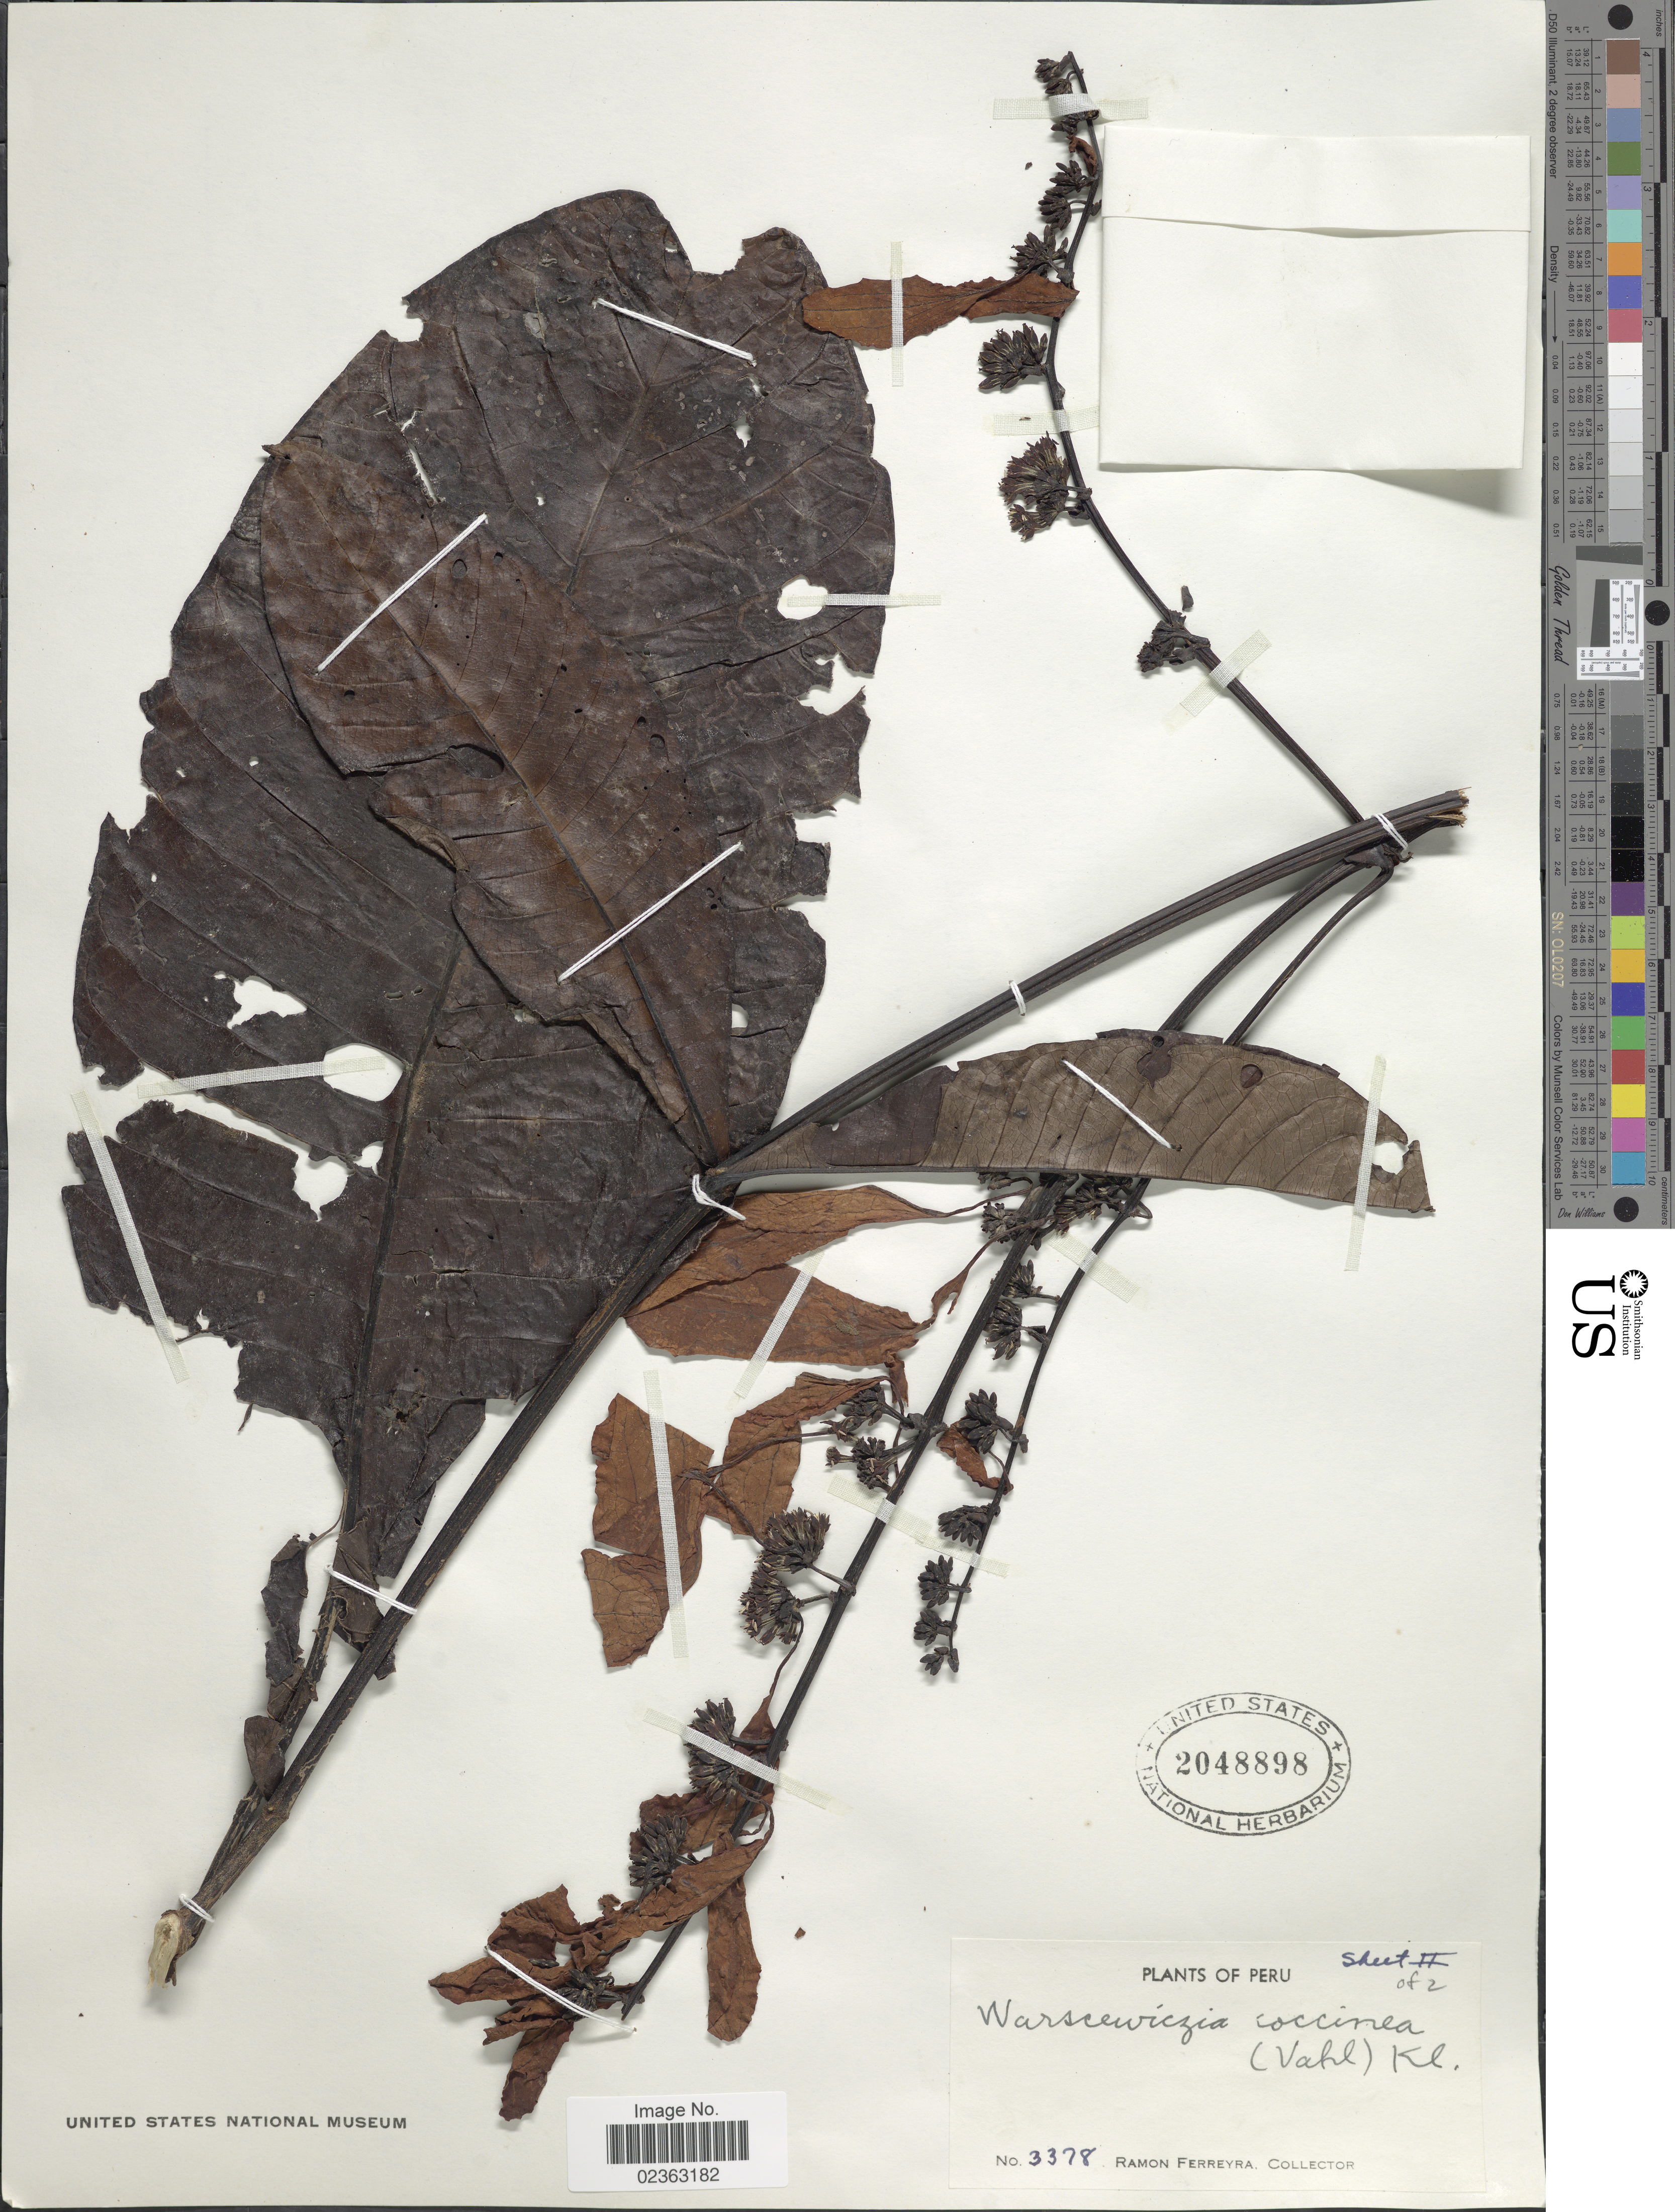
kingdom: Plantae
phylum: Tracheophyta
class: Magnoliopsida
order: Gentianales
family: Rubiaceae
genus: Warszewiczia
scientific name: Warszewiczia coccinea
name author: (Vahl) Klotzsch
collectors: R. A. Ferreyra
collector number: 3378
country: Peru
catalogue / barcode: US 2048898